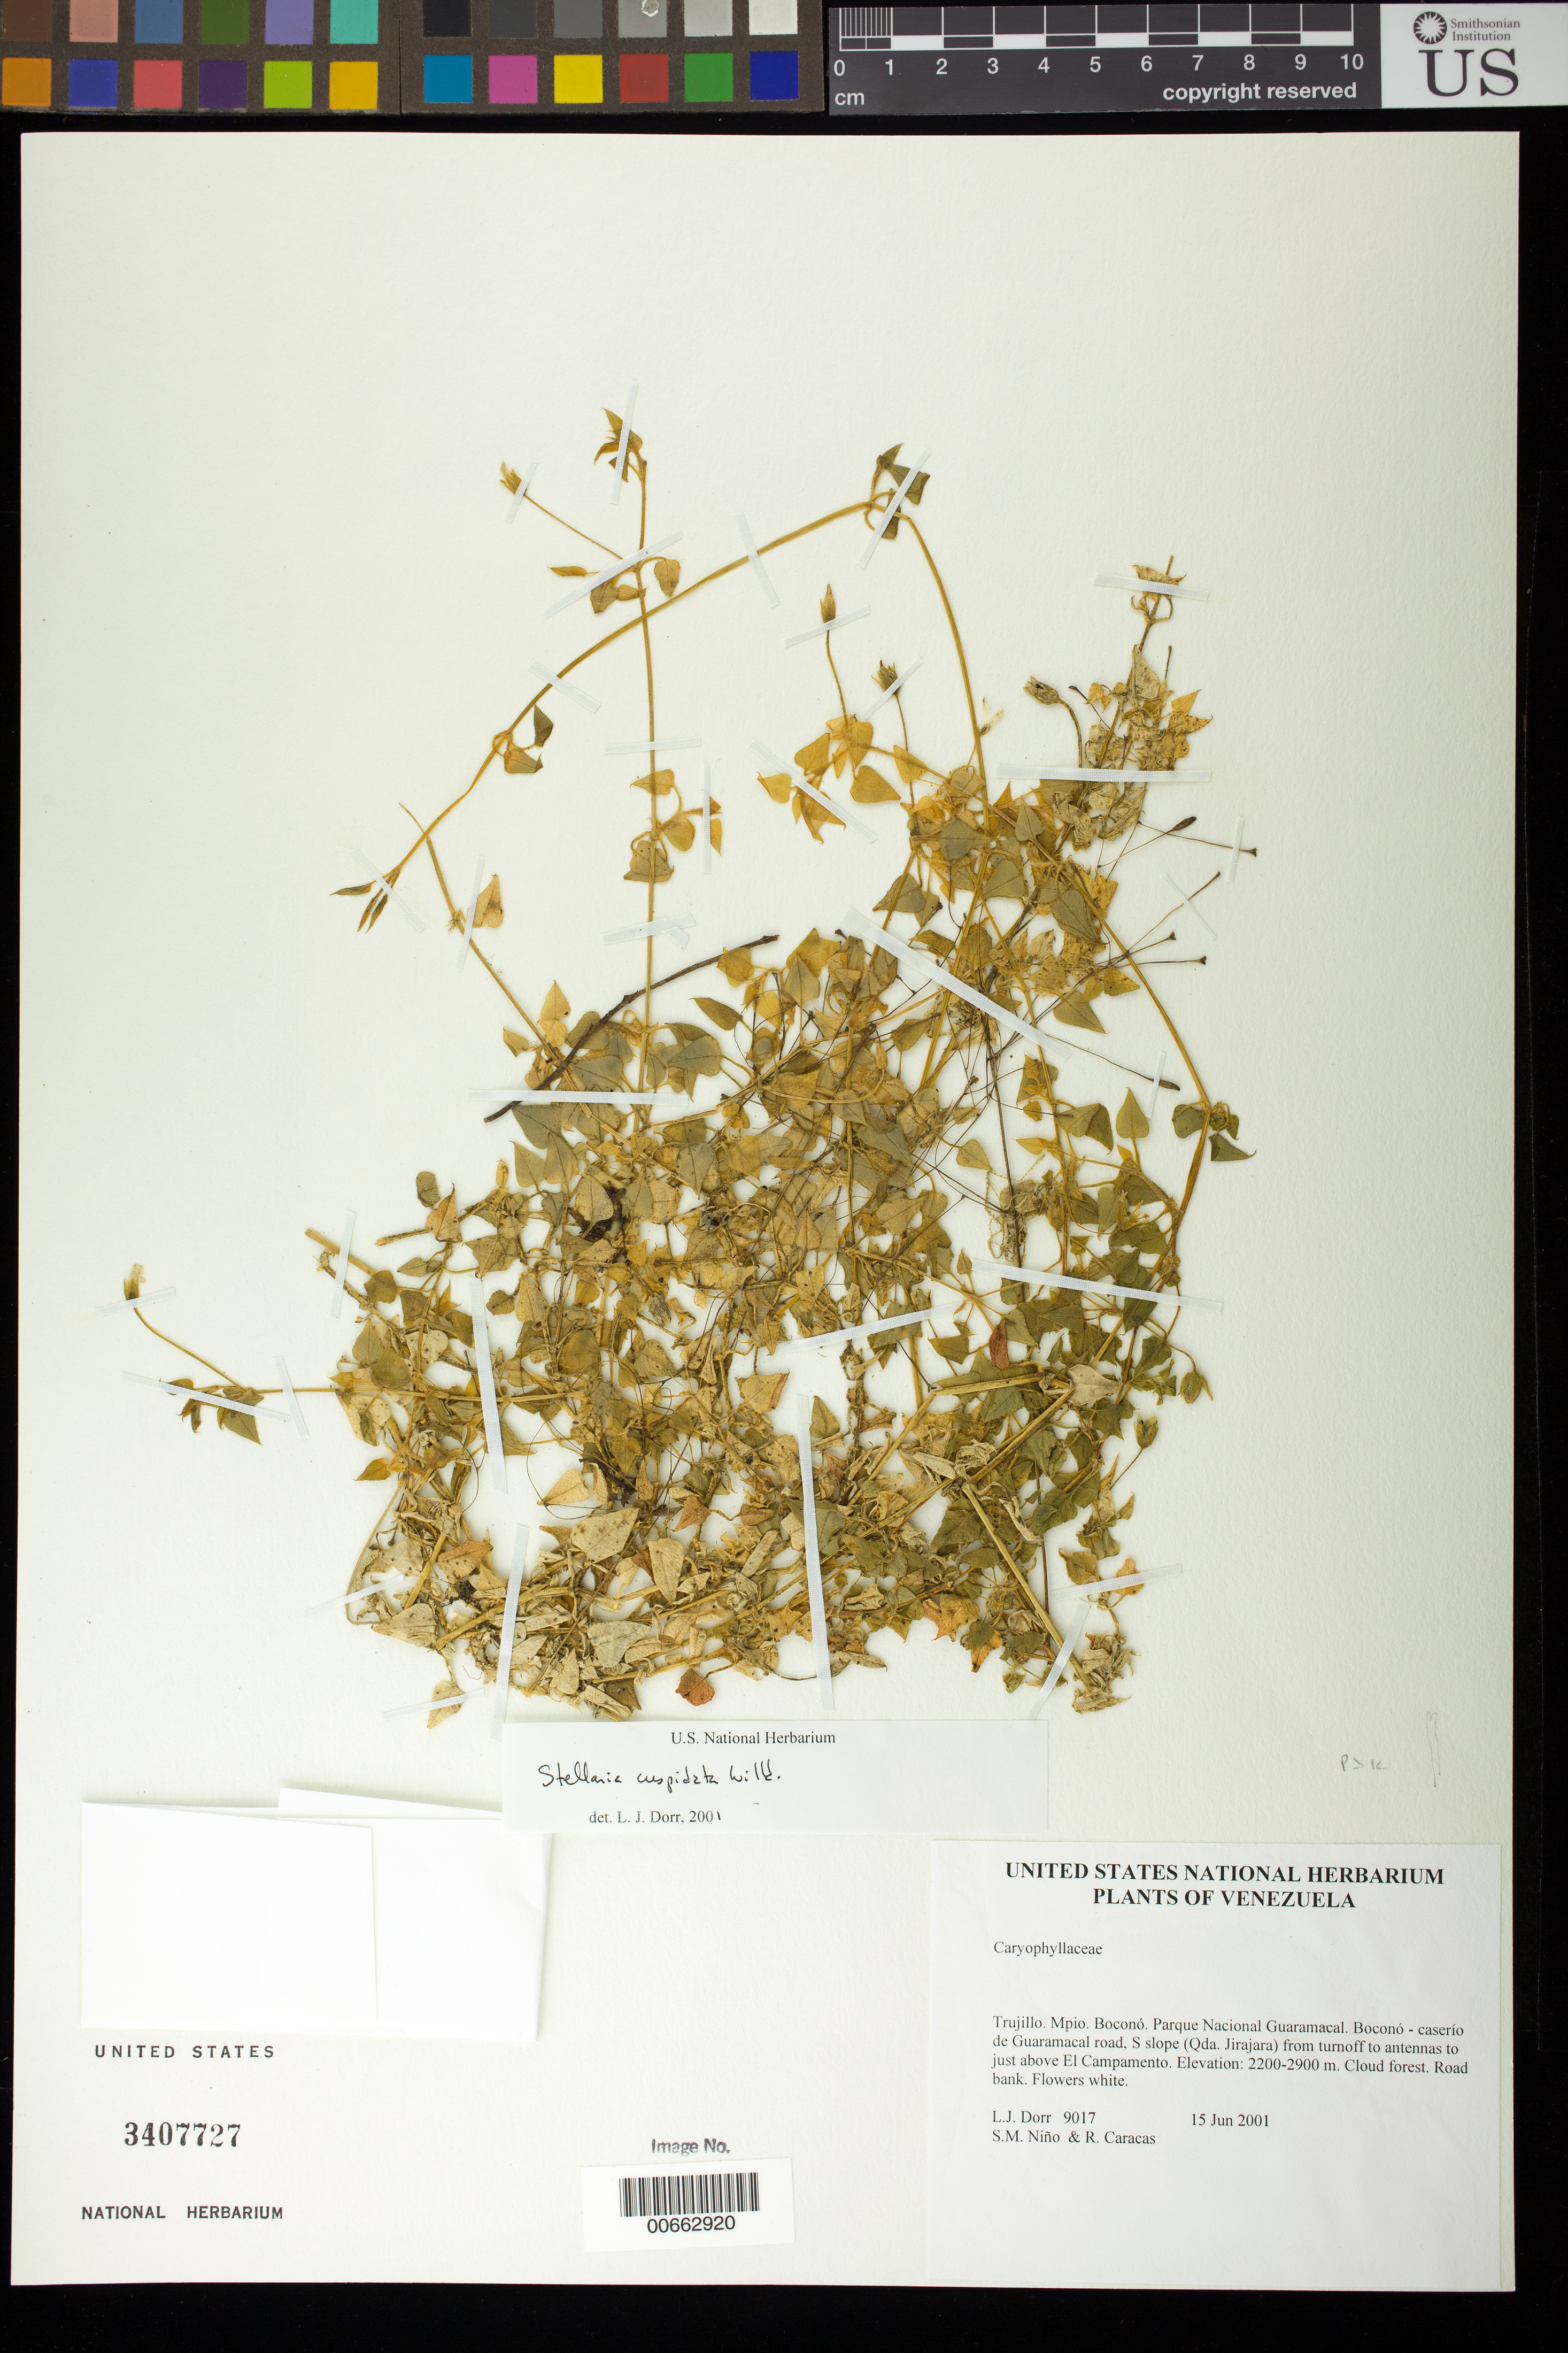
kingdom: Plantae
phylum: Tracheophyta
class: Magnoliopsida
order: Caryophyllales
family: Caryophyllaceae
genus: Stellaria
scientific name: Stellaria cuspidata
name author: Willd. ex Schltdl.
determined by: Dorr, L. J., (BOT), Smithsonian Institution - National Museum of Natural History (UNITED STATES)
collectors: L. J. Dorr, S. M. Niño & R. Caracas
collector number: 9017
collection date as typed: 15 Jun 2001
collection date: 2001-06-15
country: Venezuela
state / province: Trujillo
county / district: Boconó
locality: Parque Nacional Guaramacal. Boconó-caserío de Guaramacal road, S slope (Qda. Jirajara) from turnoff to antennas to just above El Campamento.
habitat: Cloud forest.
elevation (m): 2200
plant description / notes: PORT, US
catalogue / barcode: US 3407727